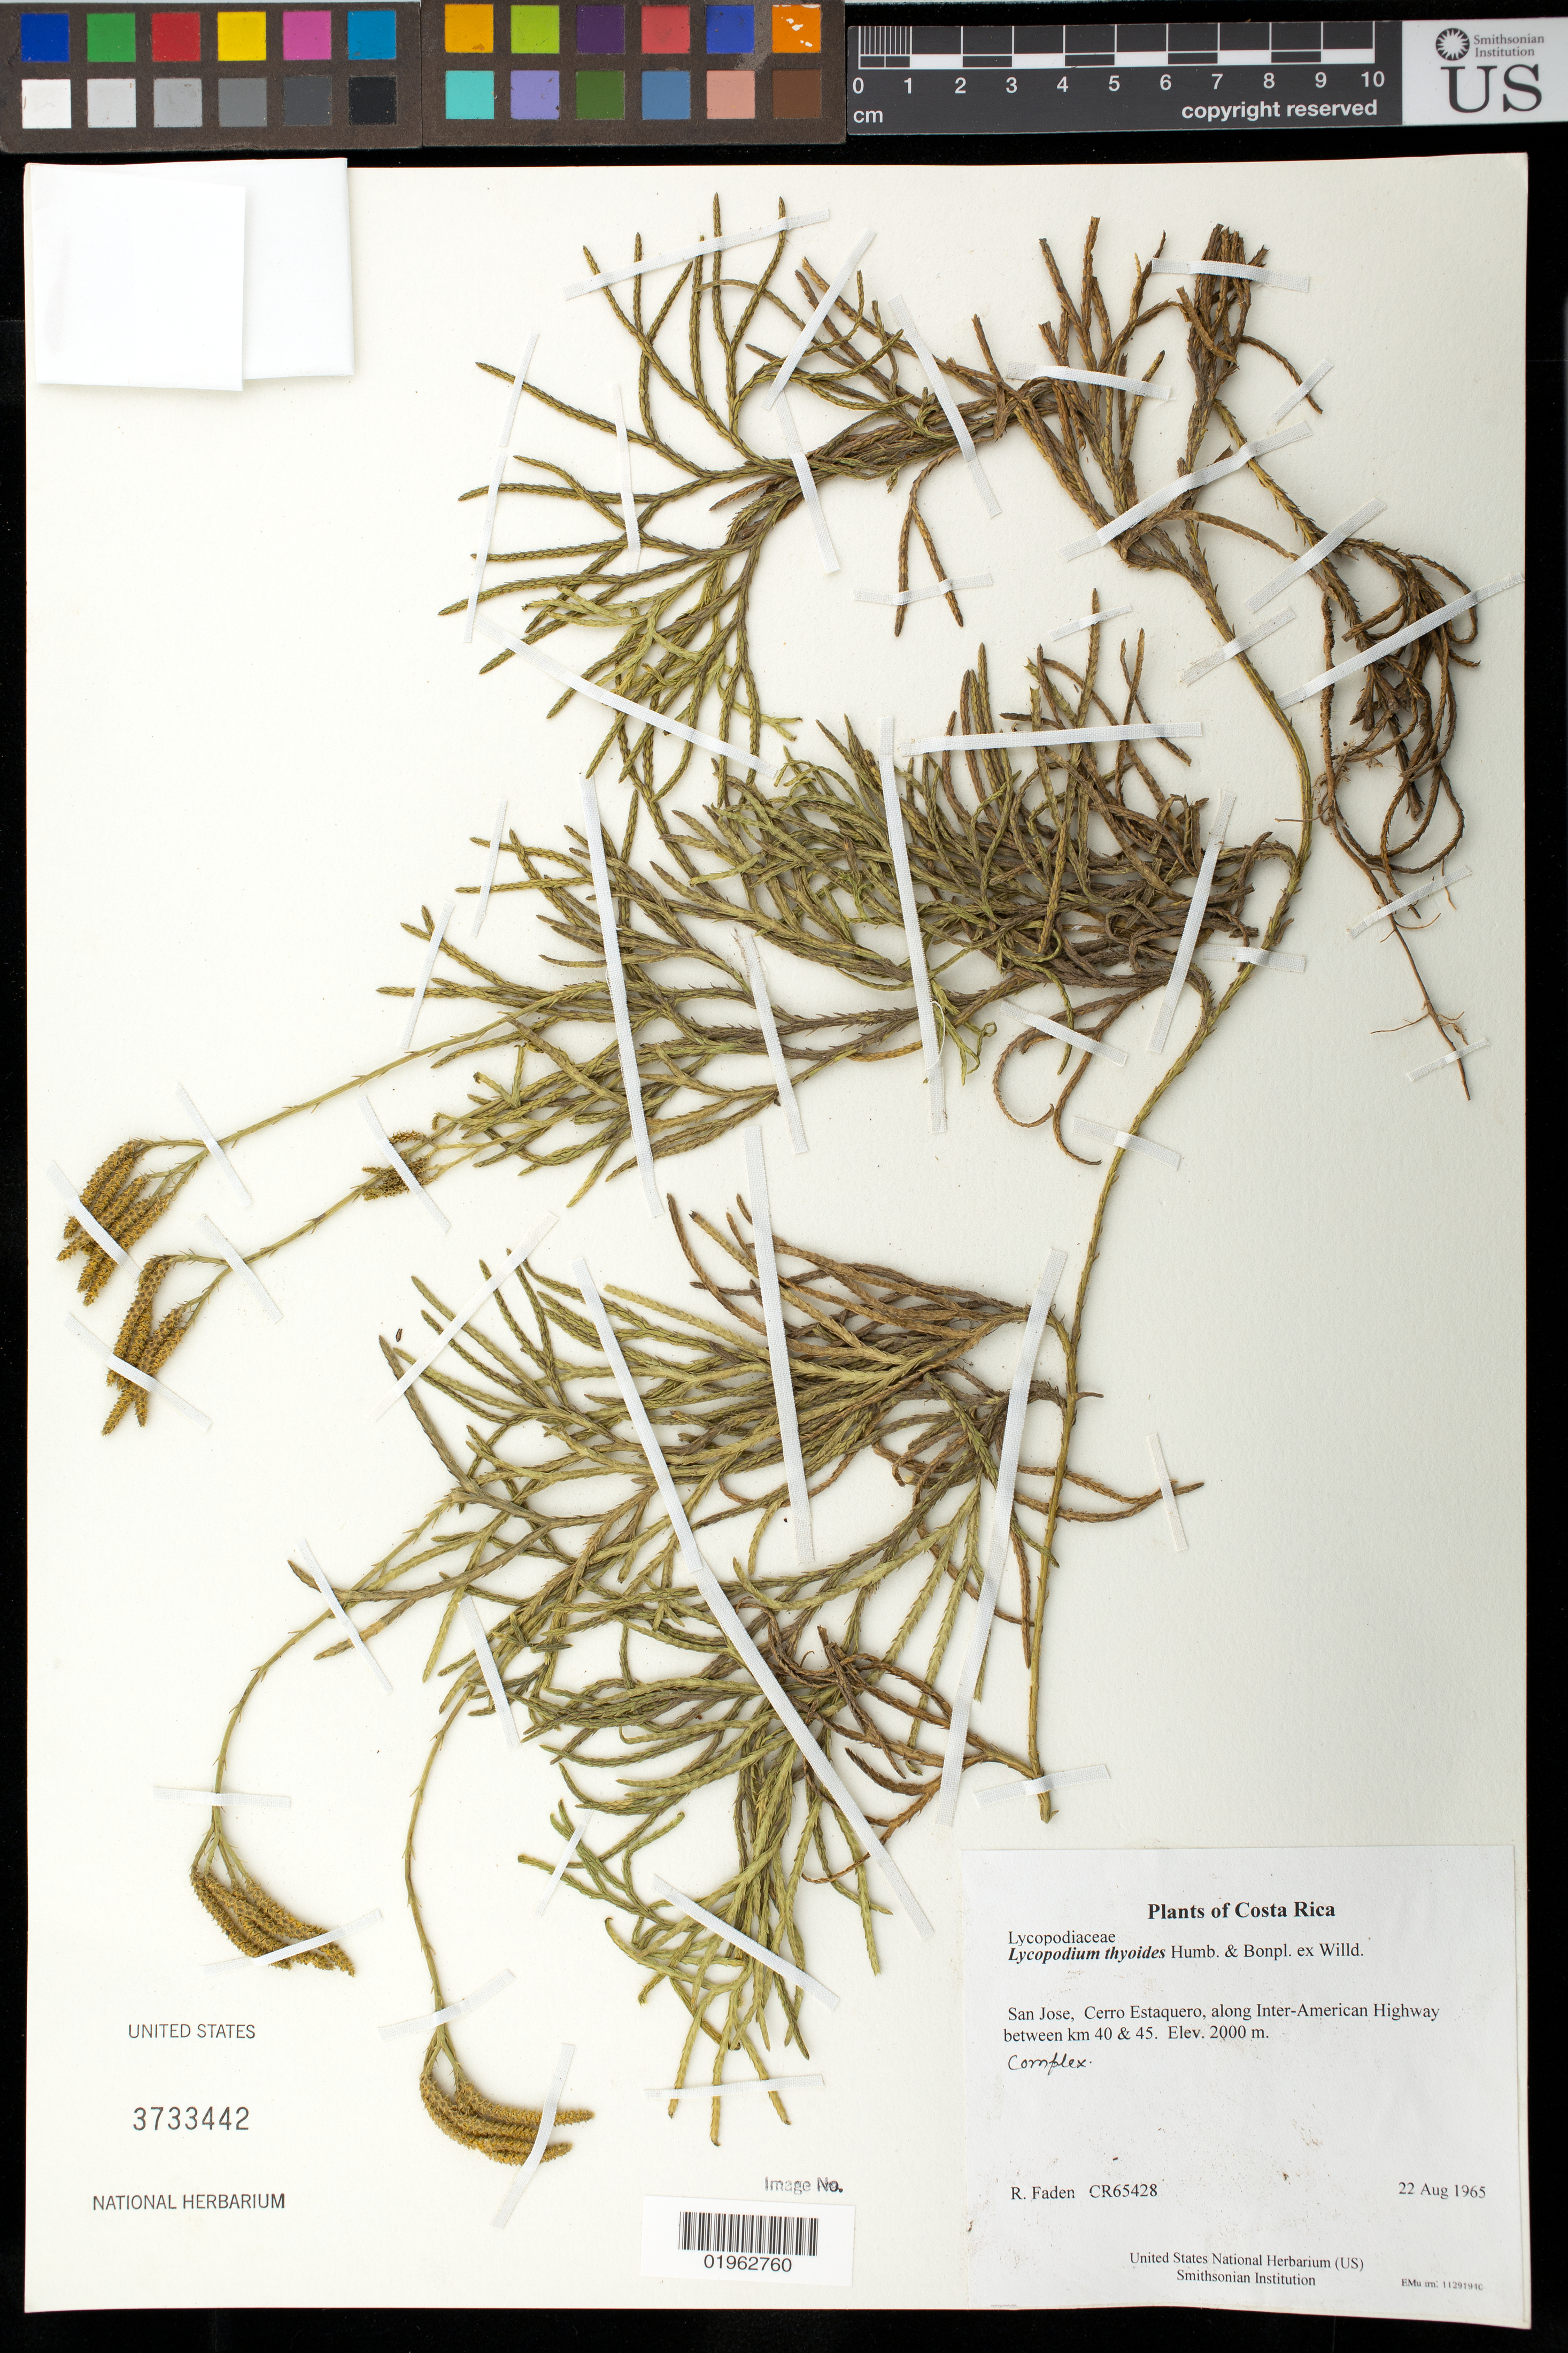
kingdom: Plantae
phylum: Tracheophyta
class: Lycopodiopsida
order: Lycopodiales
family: Lycopodiaceae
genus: Diphasiastrum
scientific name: Diphasiastrum thyoides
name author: (Humb. & Bonpl. ex Willd.) Holub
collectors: R. B. Faden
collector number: CR65428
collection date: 1965-08-22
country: Costa Rica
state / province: San Jose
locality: Cerro Estaquero, along Inter-American Highway between km 40 & 45.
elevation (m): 2000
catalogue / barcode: US 3733442